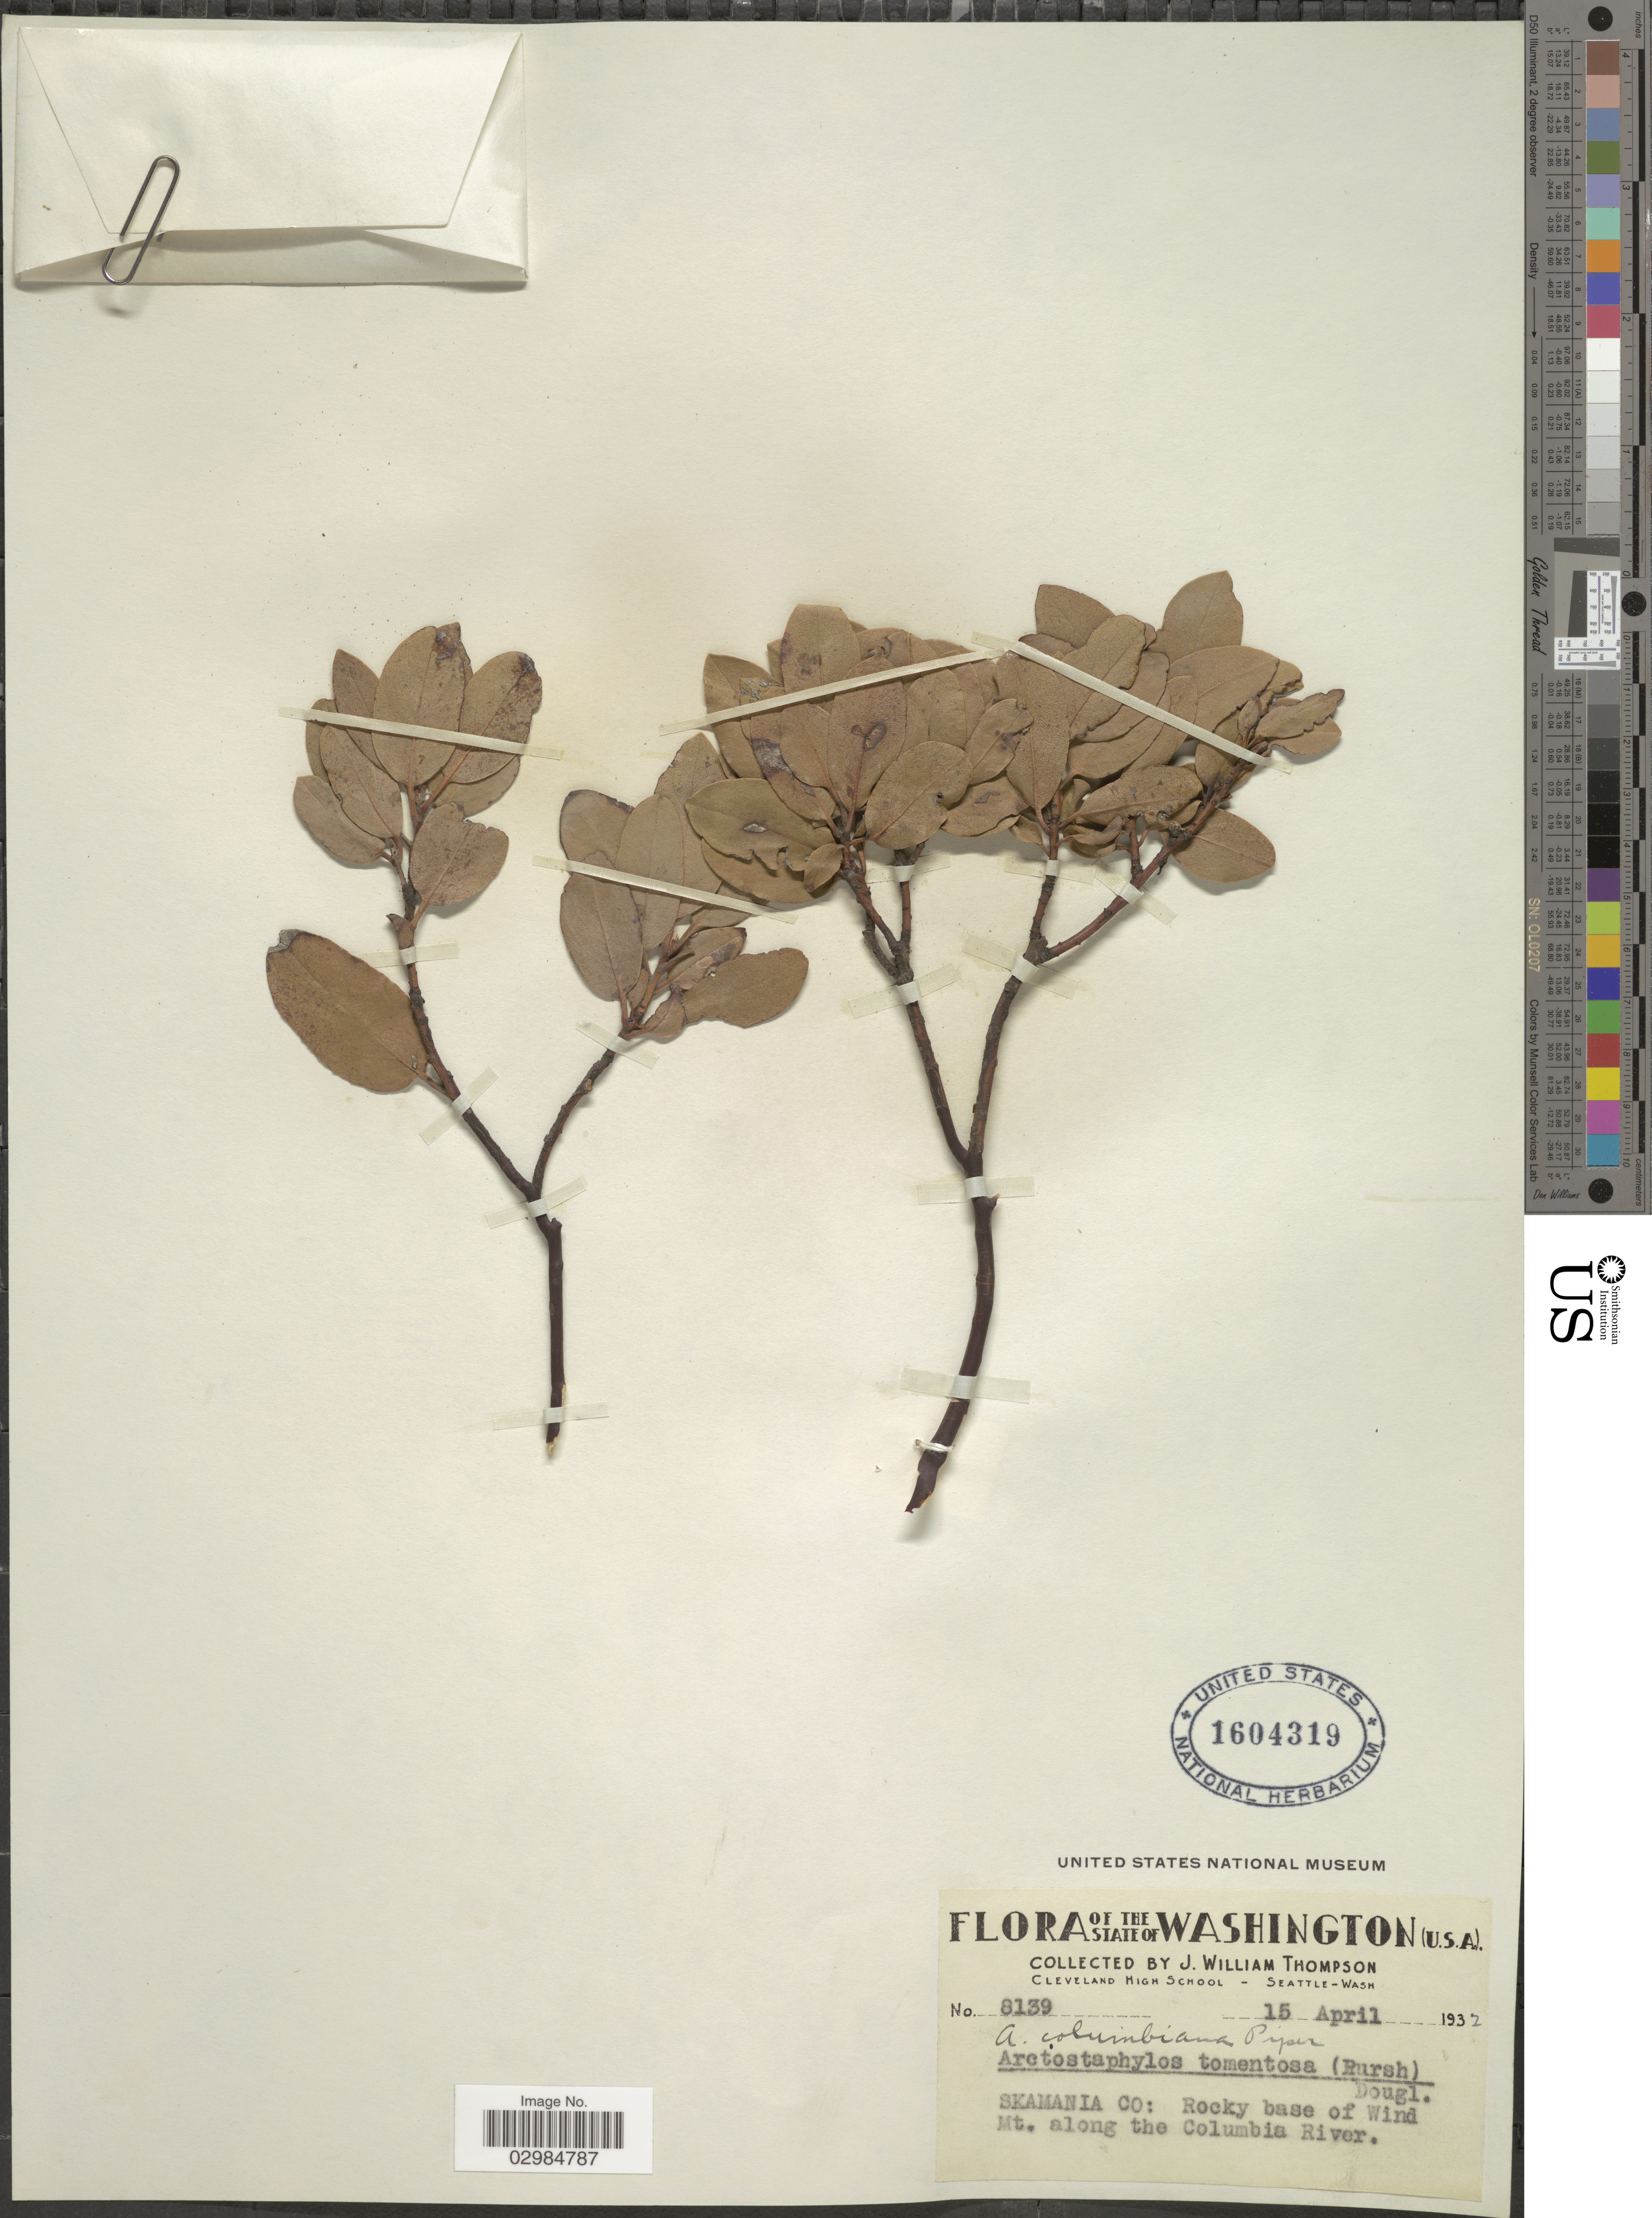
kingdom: Plantae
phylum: Tracheophyta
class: Magnoliopsida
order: Ericales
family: Ericaceae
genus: Arctostaphylos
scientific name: Arctostaphylos tomentosa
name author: (Pursh) Lindl.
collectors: J. W. Thompson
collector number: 8139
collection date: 1932-04-15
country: United States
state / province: Washington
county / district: Skamania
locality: Skamania Co: Rocky base of Wind Mt. along the Columbia River.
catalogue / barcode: US 1604319